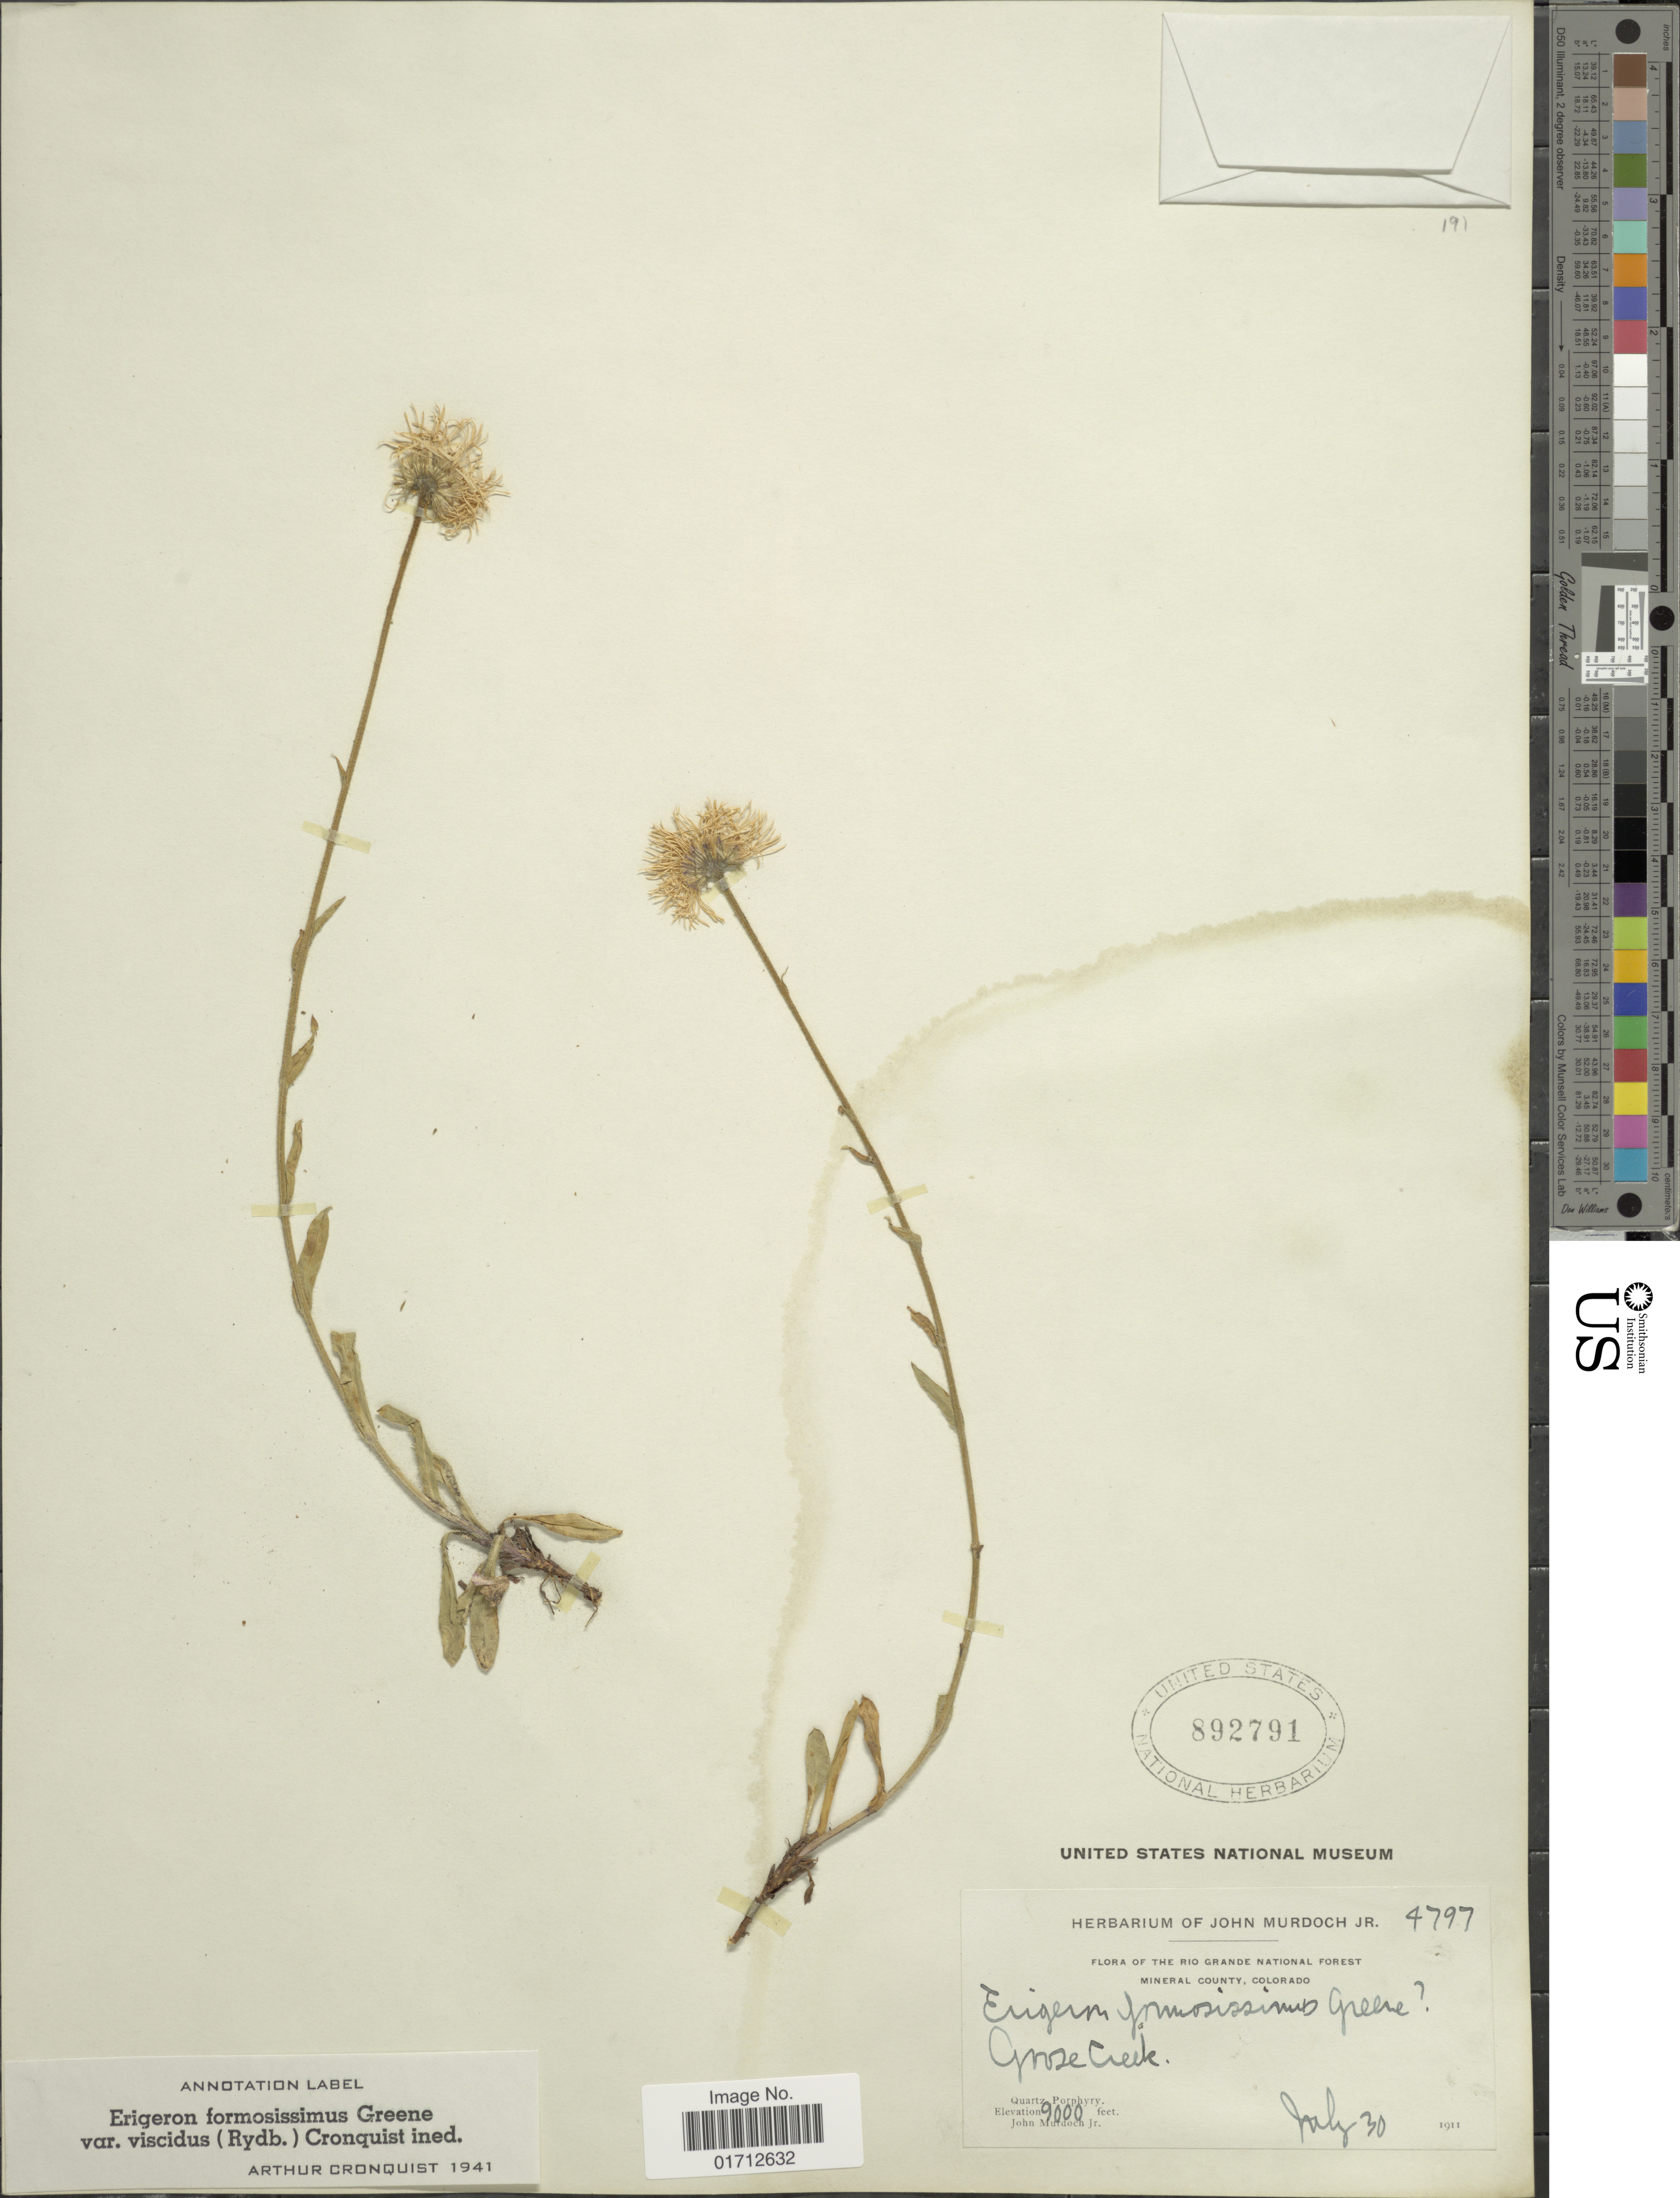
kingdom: Plantae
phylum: Tracheophyta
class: Magnoliopsida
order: Asterales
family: Asteraceae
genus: Erigeron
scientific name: Erigeron formosissimus var. viscidus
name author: (Rydb.) Cronq.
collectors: J. Murdoch Jr.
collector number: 4797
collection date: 1911-07-30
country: United States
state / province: Colorado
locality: The Rio Grande National Forest, Mineral County. Goose Creek.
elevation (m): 2743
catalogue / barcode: US 892791